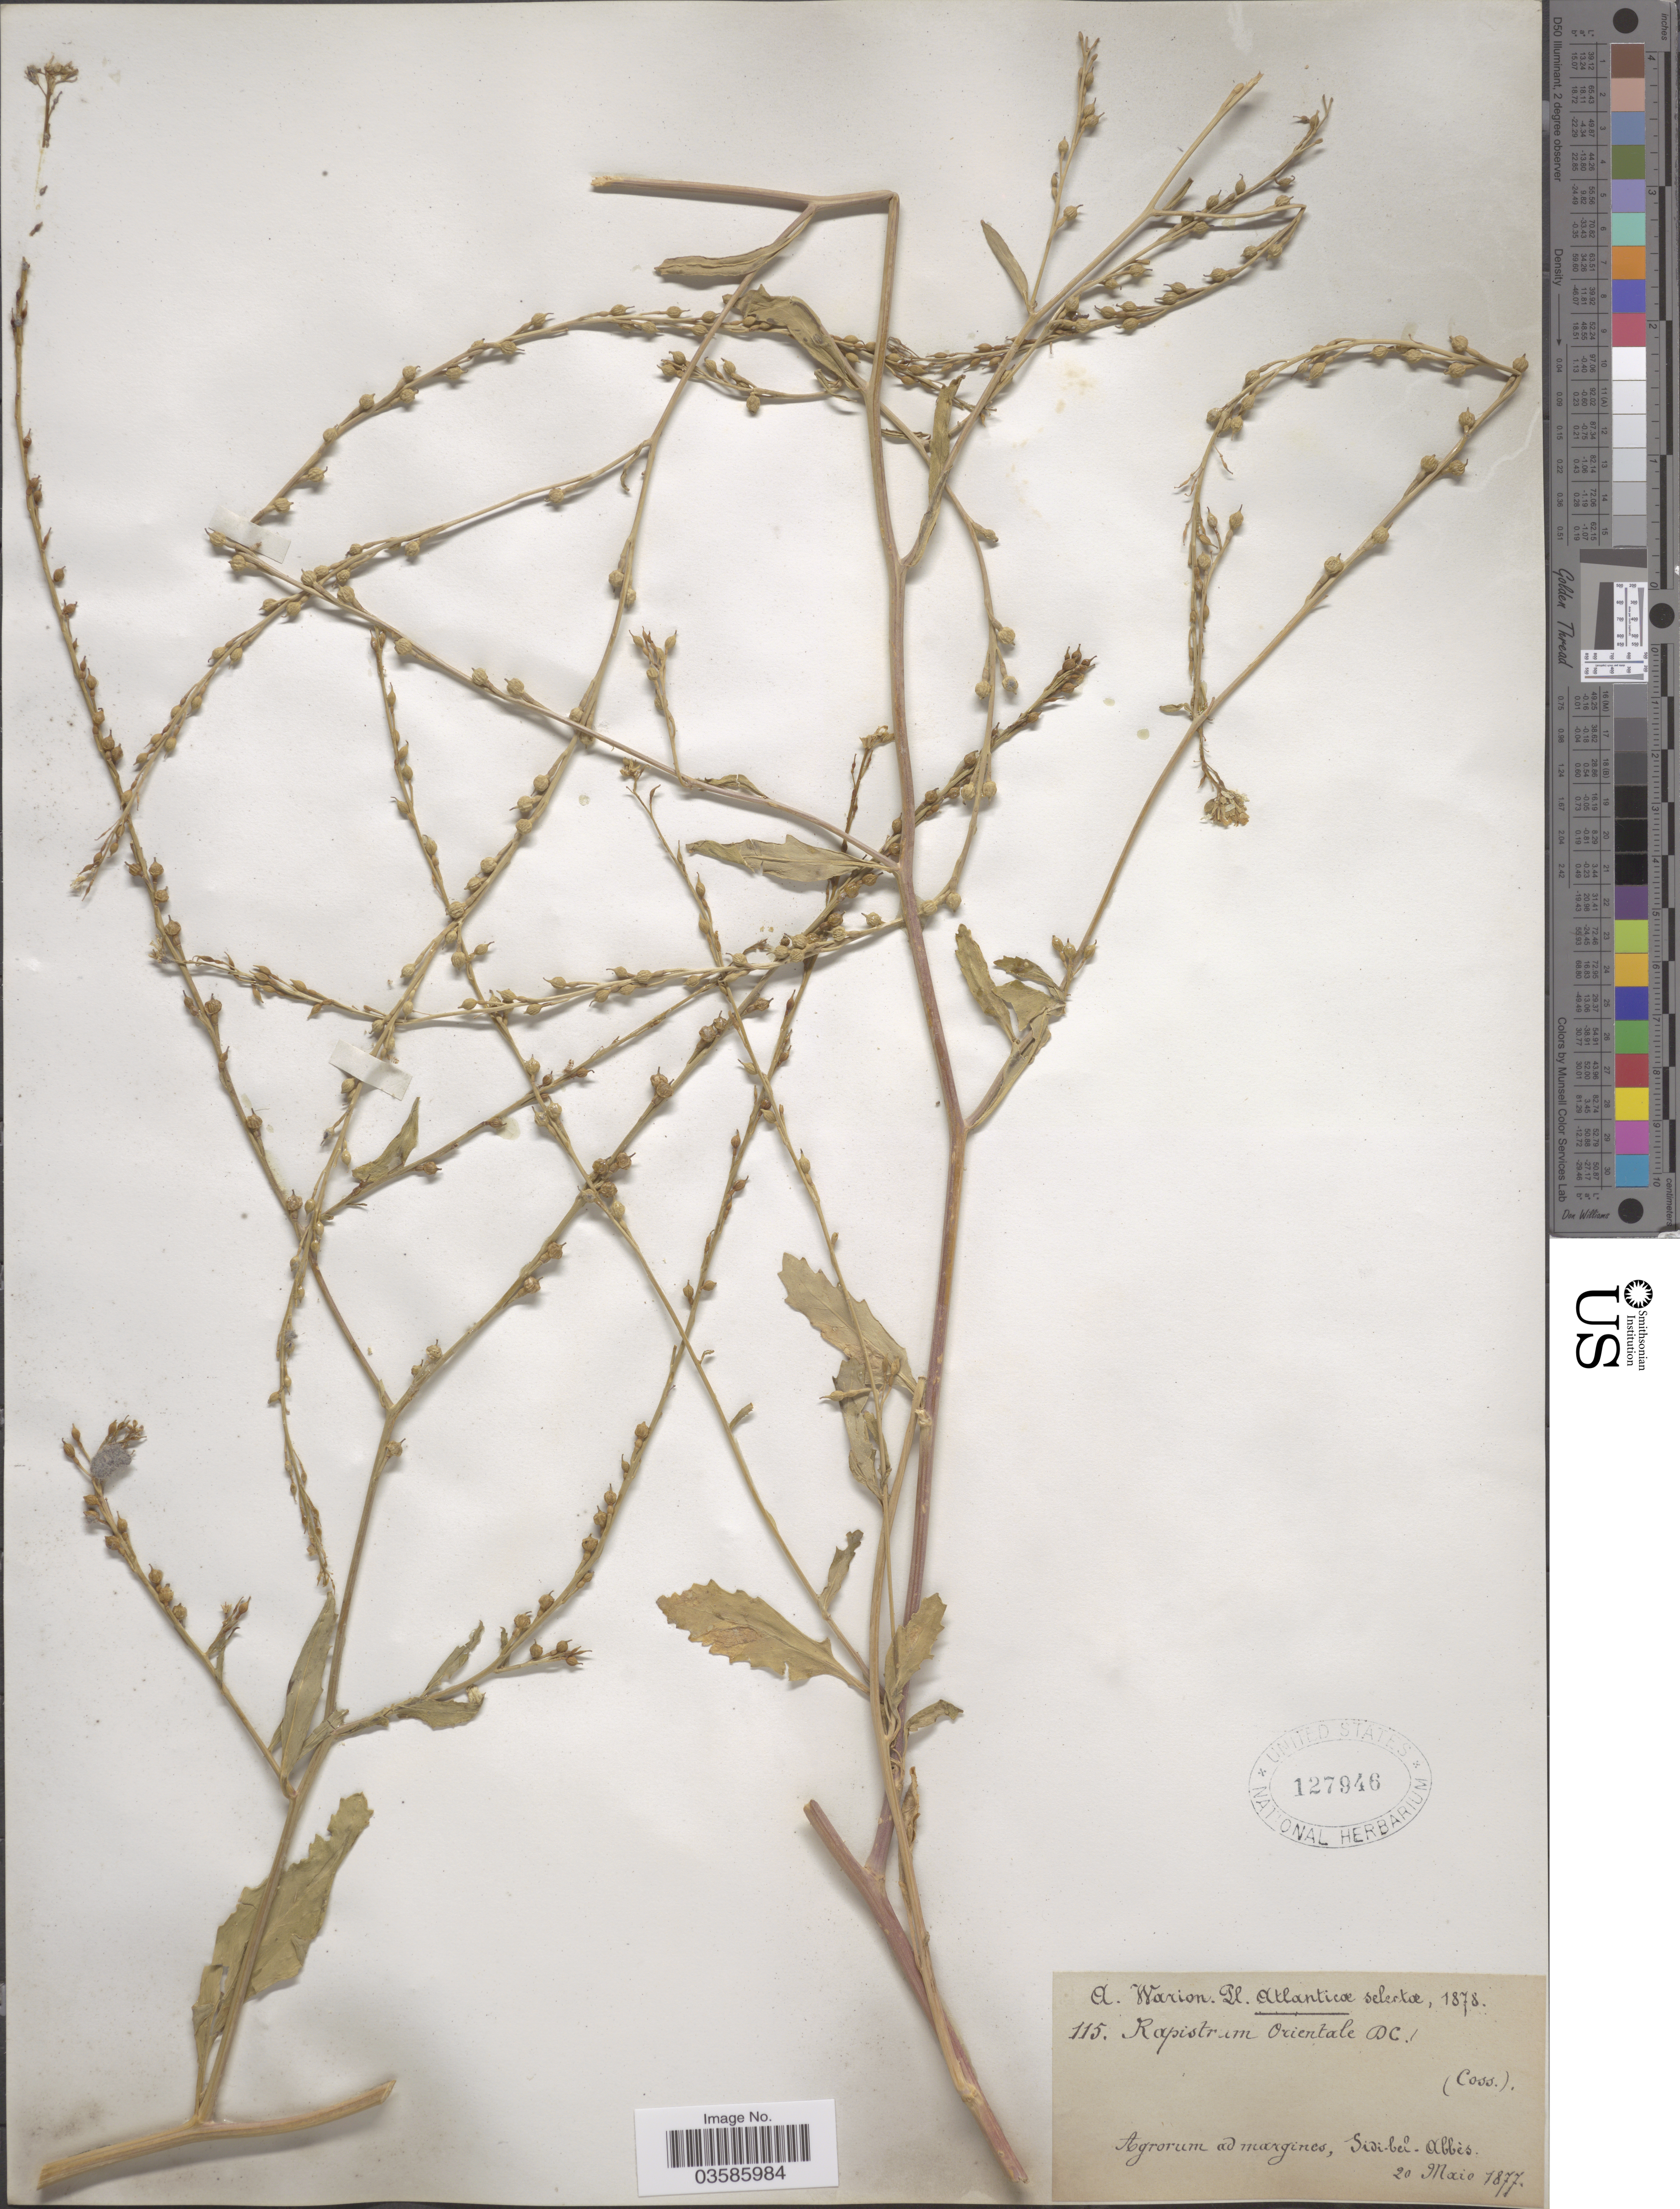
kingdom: Plantae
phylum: Tracheophyta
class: Magnoliopsida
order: Brassicales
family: Brassicaceae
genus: Rapistrum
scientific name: Rapistrum orientale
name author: (L.) Crantz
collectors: A. Warion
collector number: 115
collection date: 1877-05-20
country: Algeria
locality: Atlanticæ selectæ. Agrorum ad margines, Sidi-bel-Abbès.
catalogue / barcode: US 127946